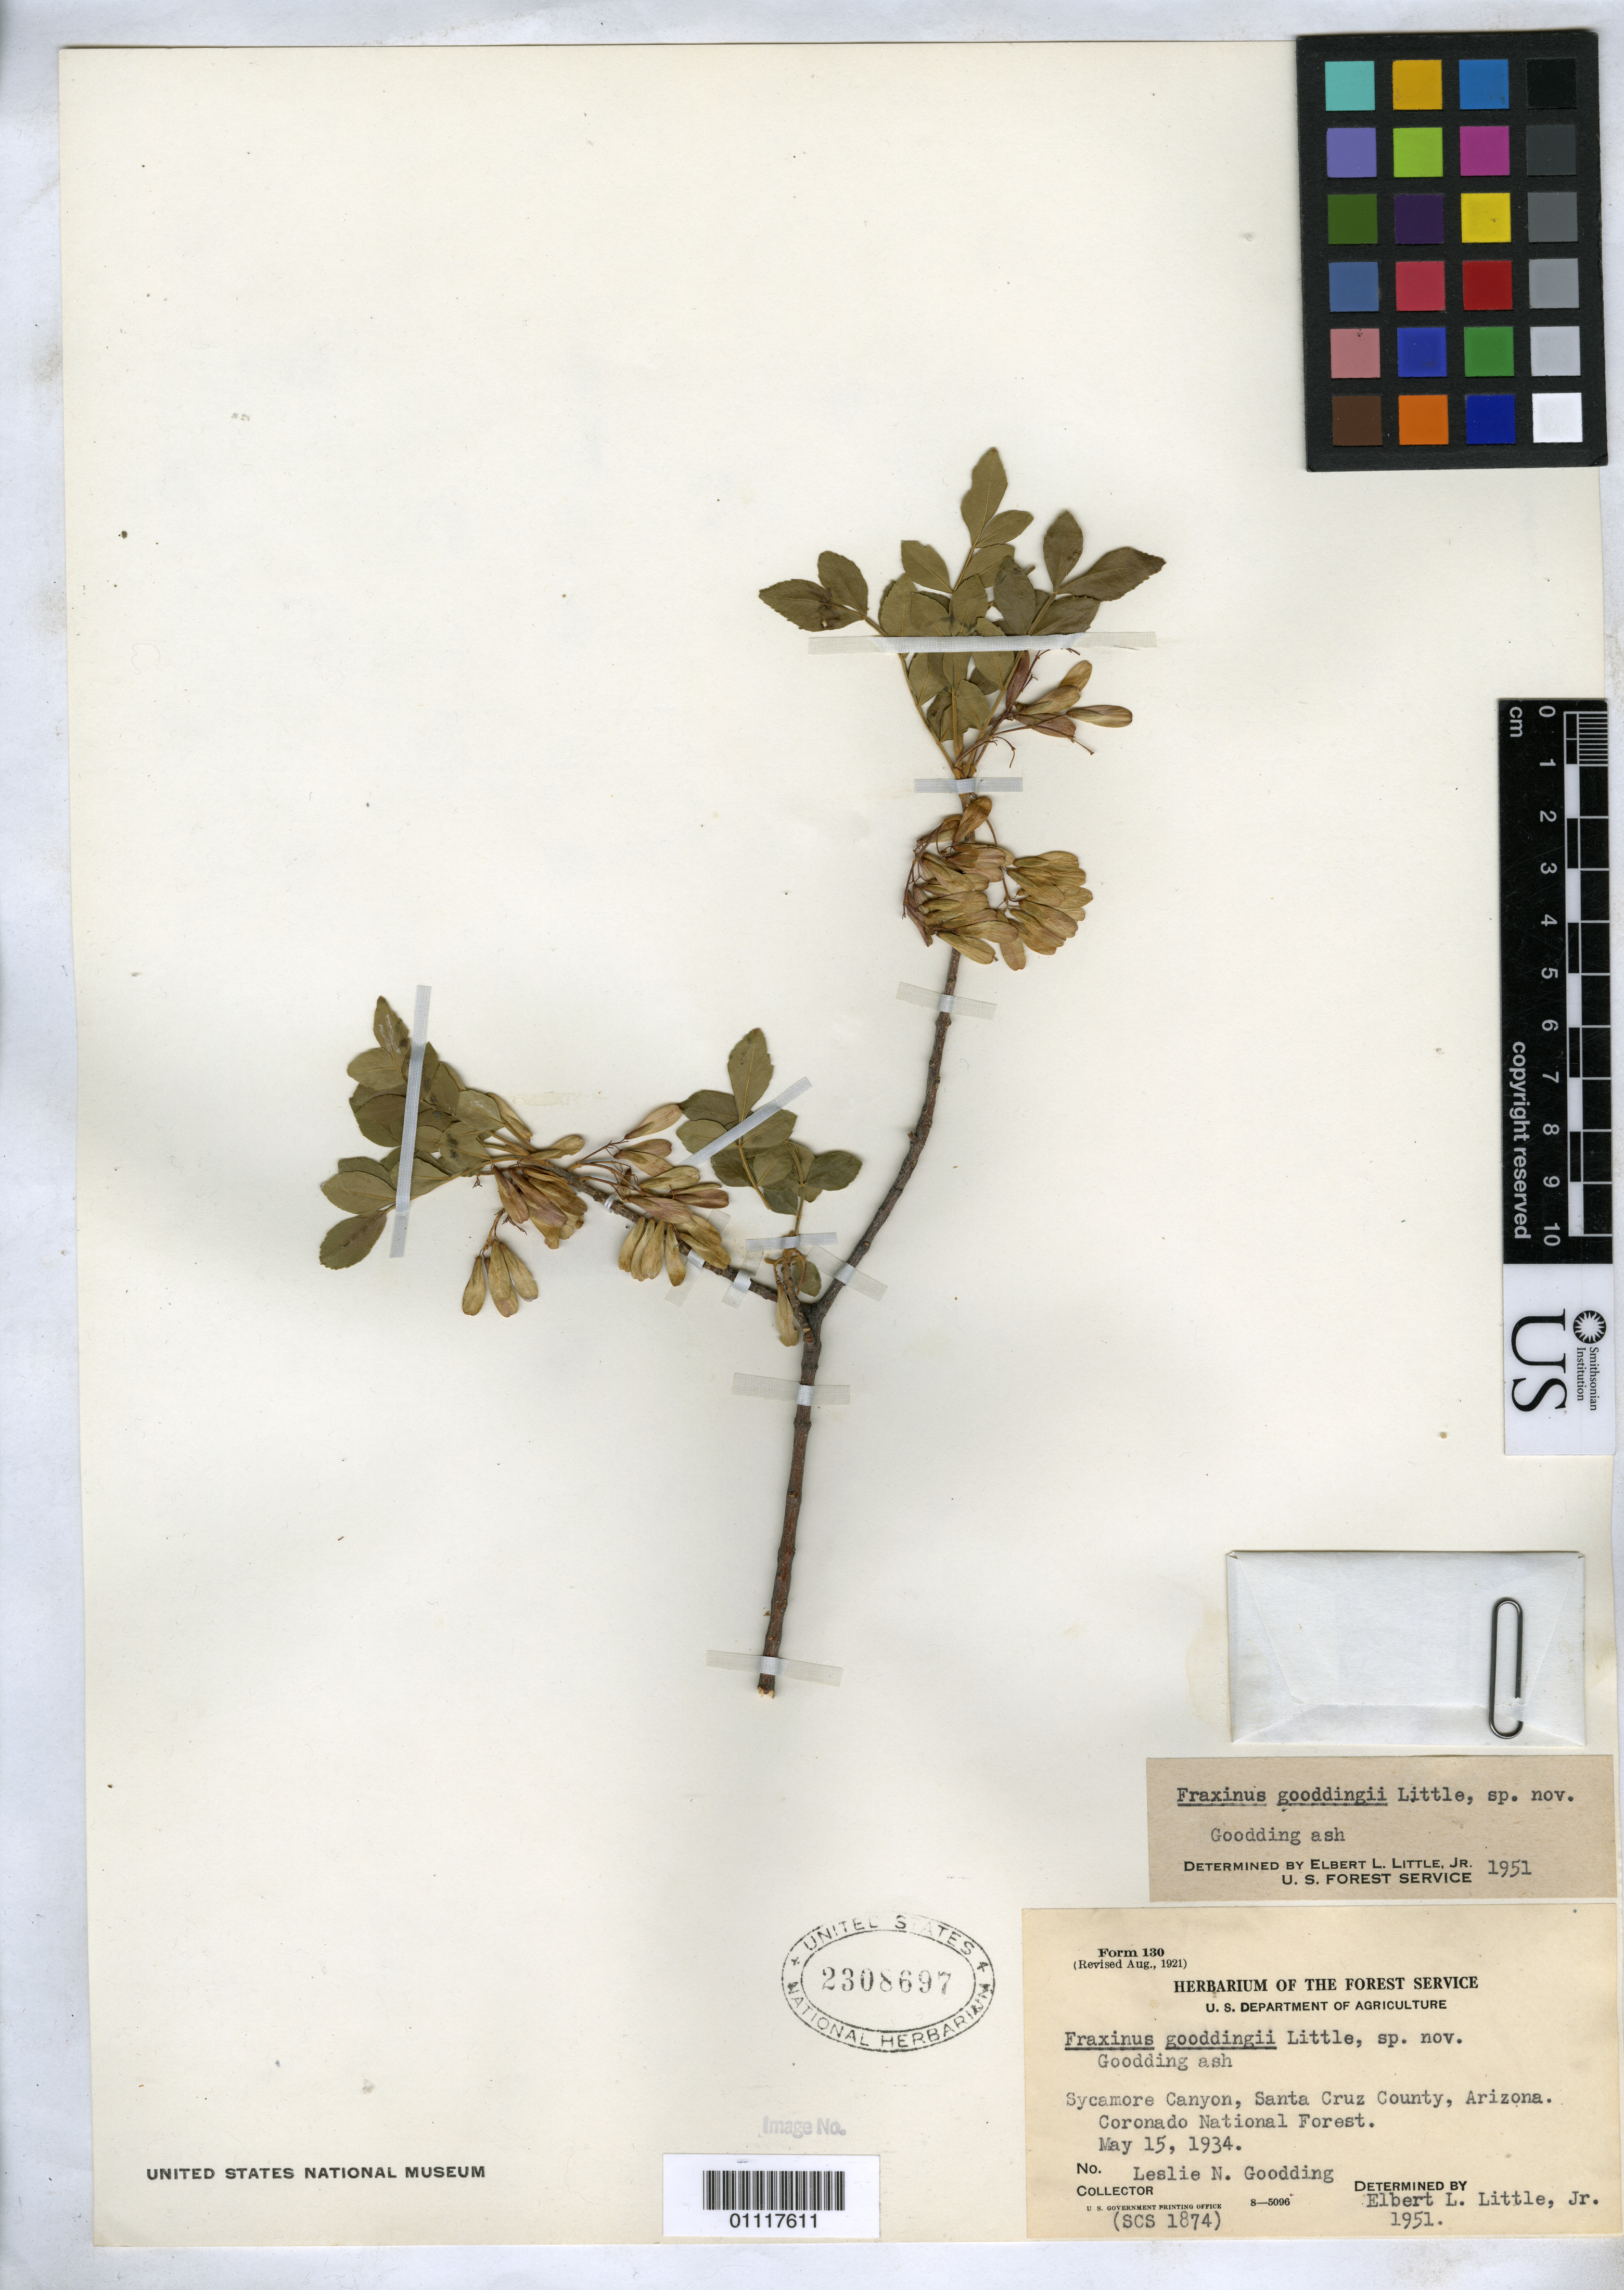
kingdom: Plantae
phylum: Tracheophyta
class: Magnoliopsida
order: Lamiales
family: Oleaceae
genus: Fraxinus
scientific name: Fraxinus gooddingii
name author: Little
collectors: L. N. Goodding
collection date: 1934-05-15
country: United States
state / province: Arizona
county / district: Santa Cruz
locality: Sycamore Canyon, Coronado National Forest.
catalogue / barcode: US 2308697